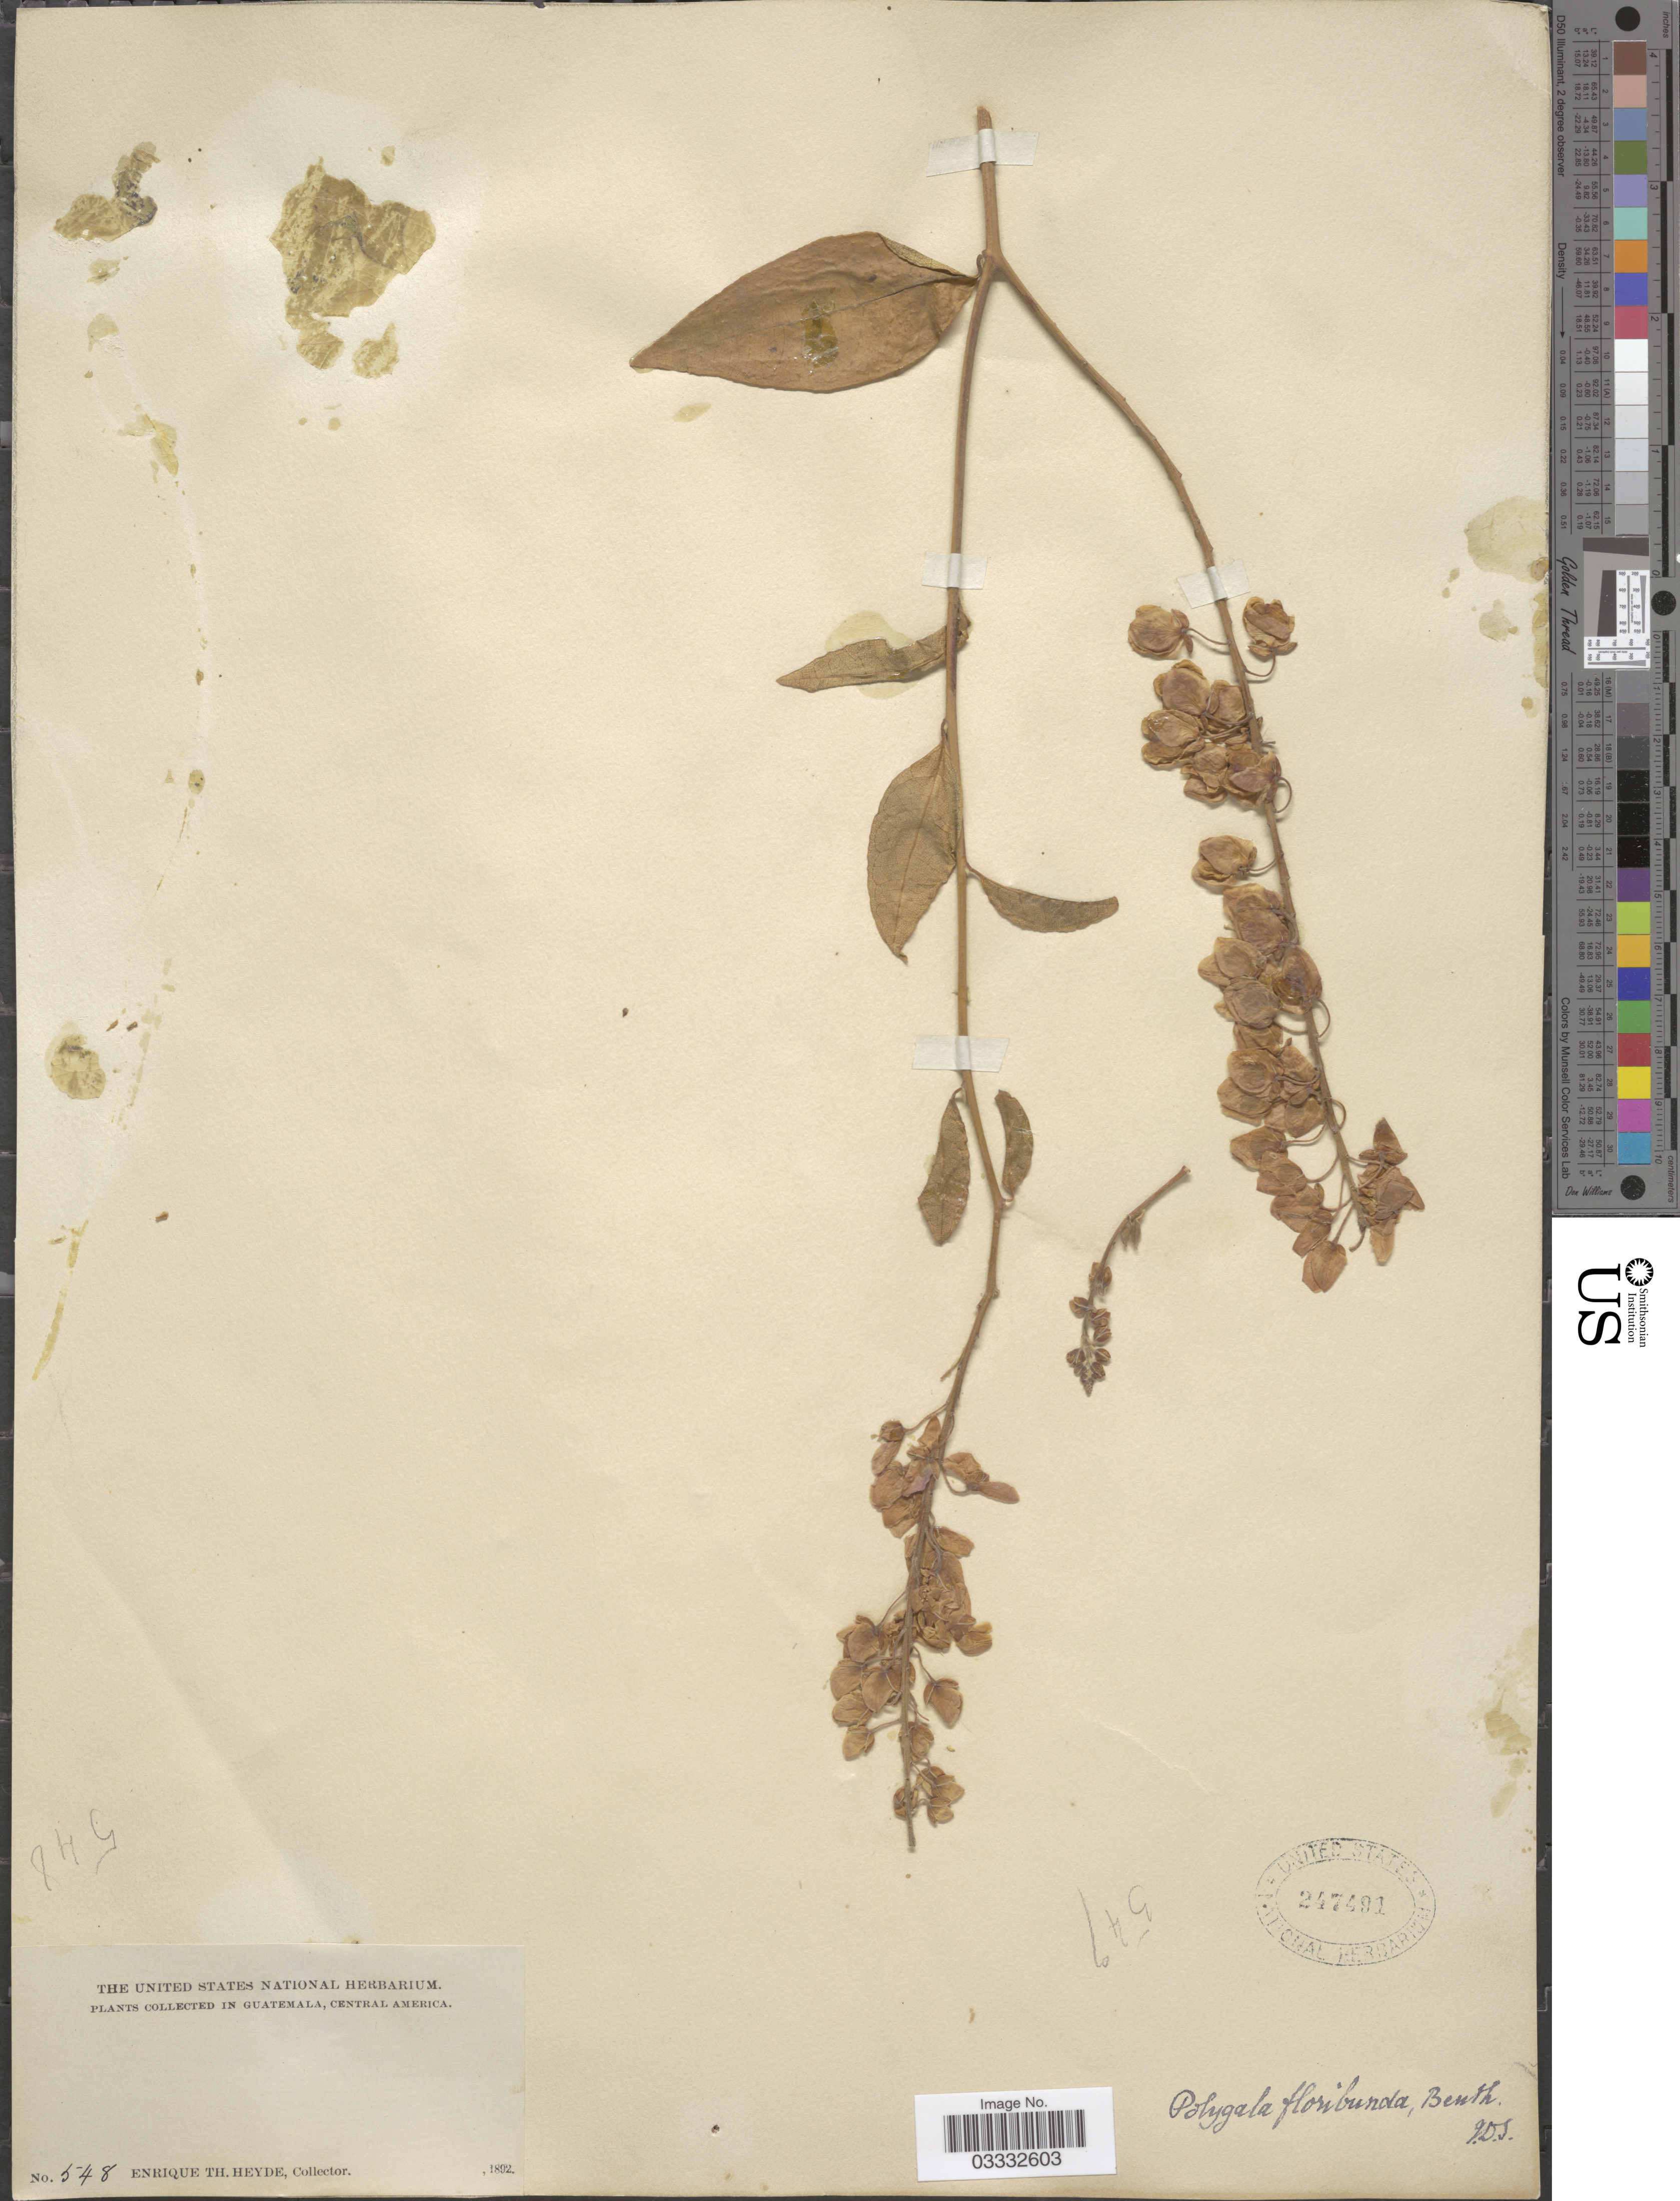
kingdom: Plantae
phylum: Tracheophyta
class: Magnoliopsida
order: Fabales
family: Polygalaceae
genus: Asemeia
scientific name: Asemeia floribunda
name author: (Benth.) J.F.B. Pastore & J.R. Abbott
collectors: E. T. Heyde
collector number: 548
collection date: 1892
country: Guatemala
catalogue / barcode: US 247491